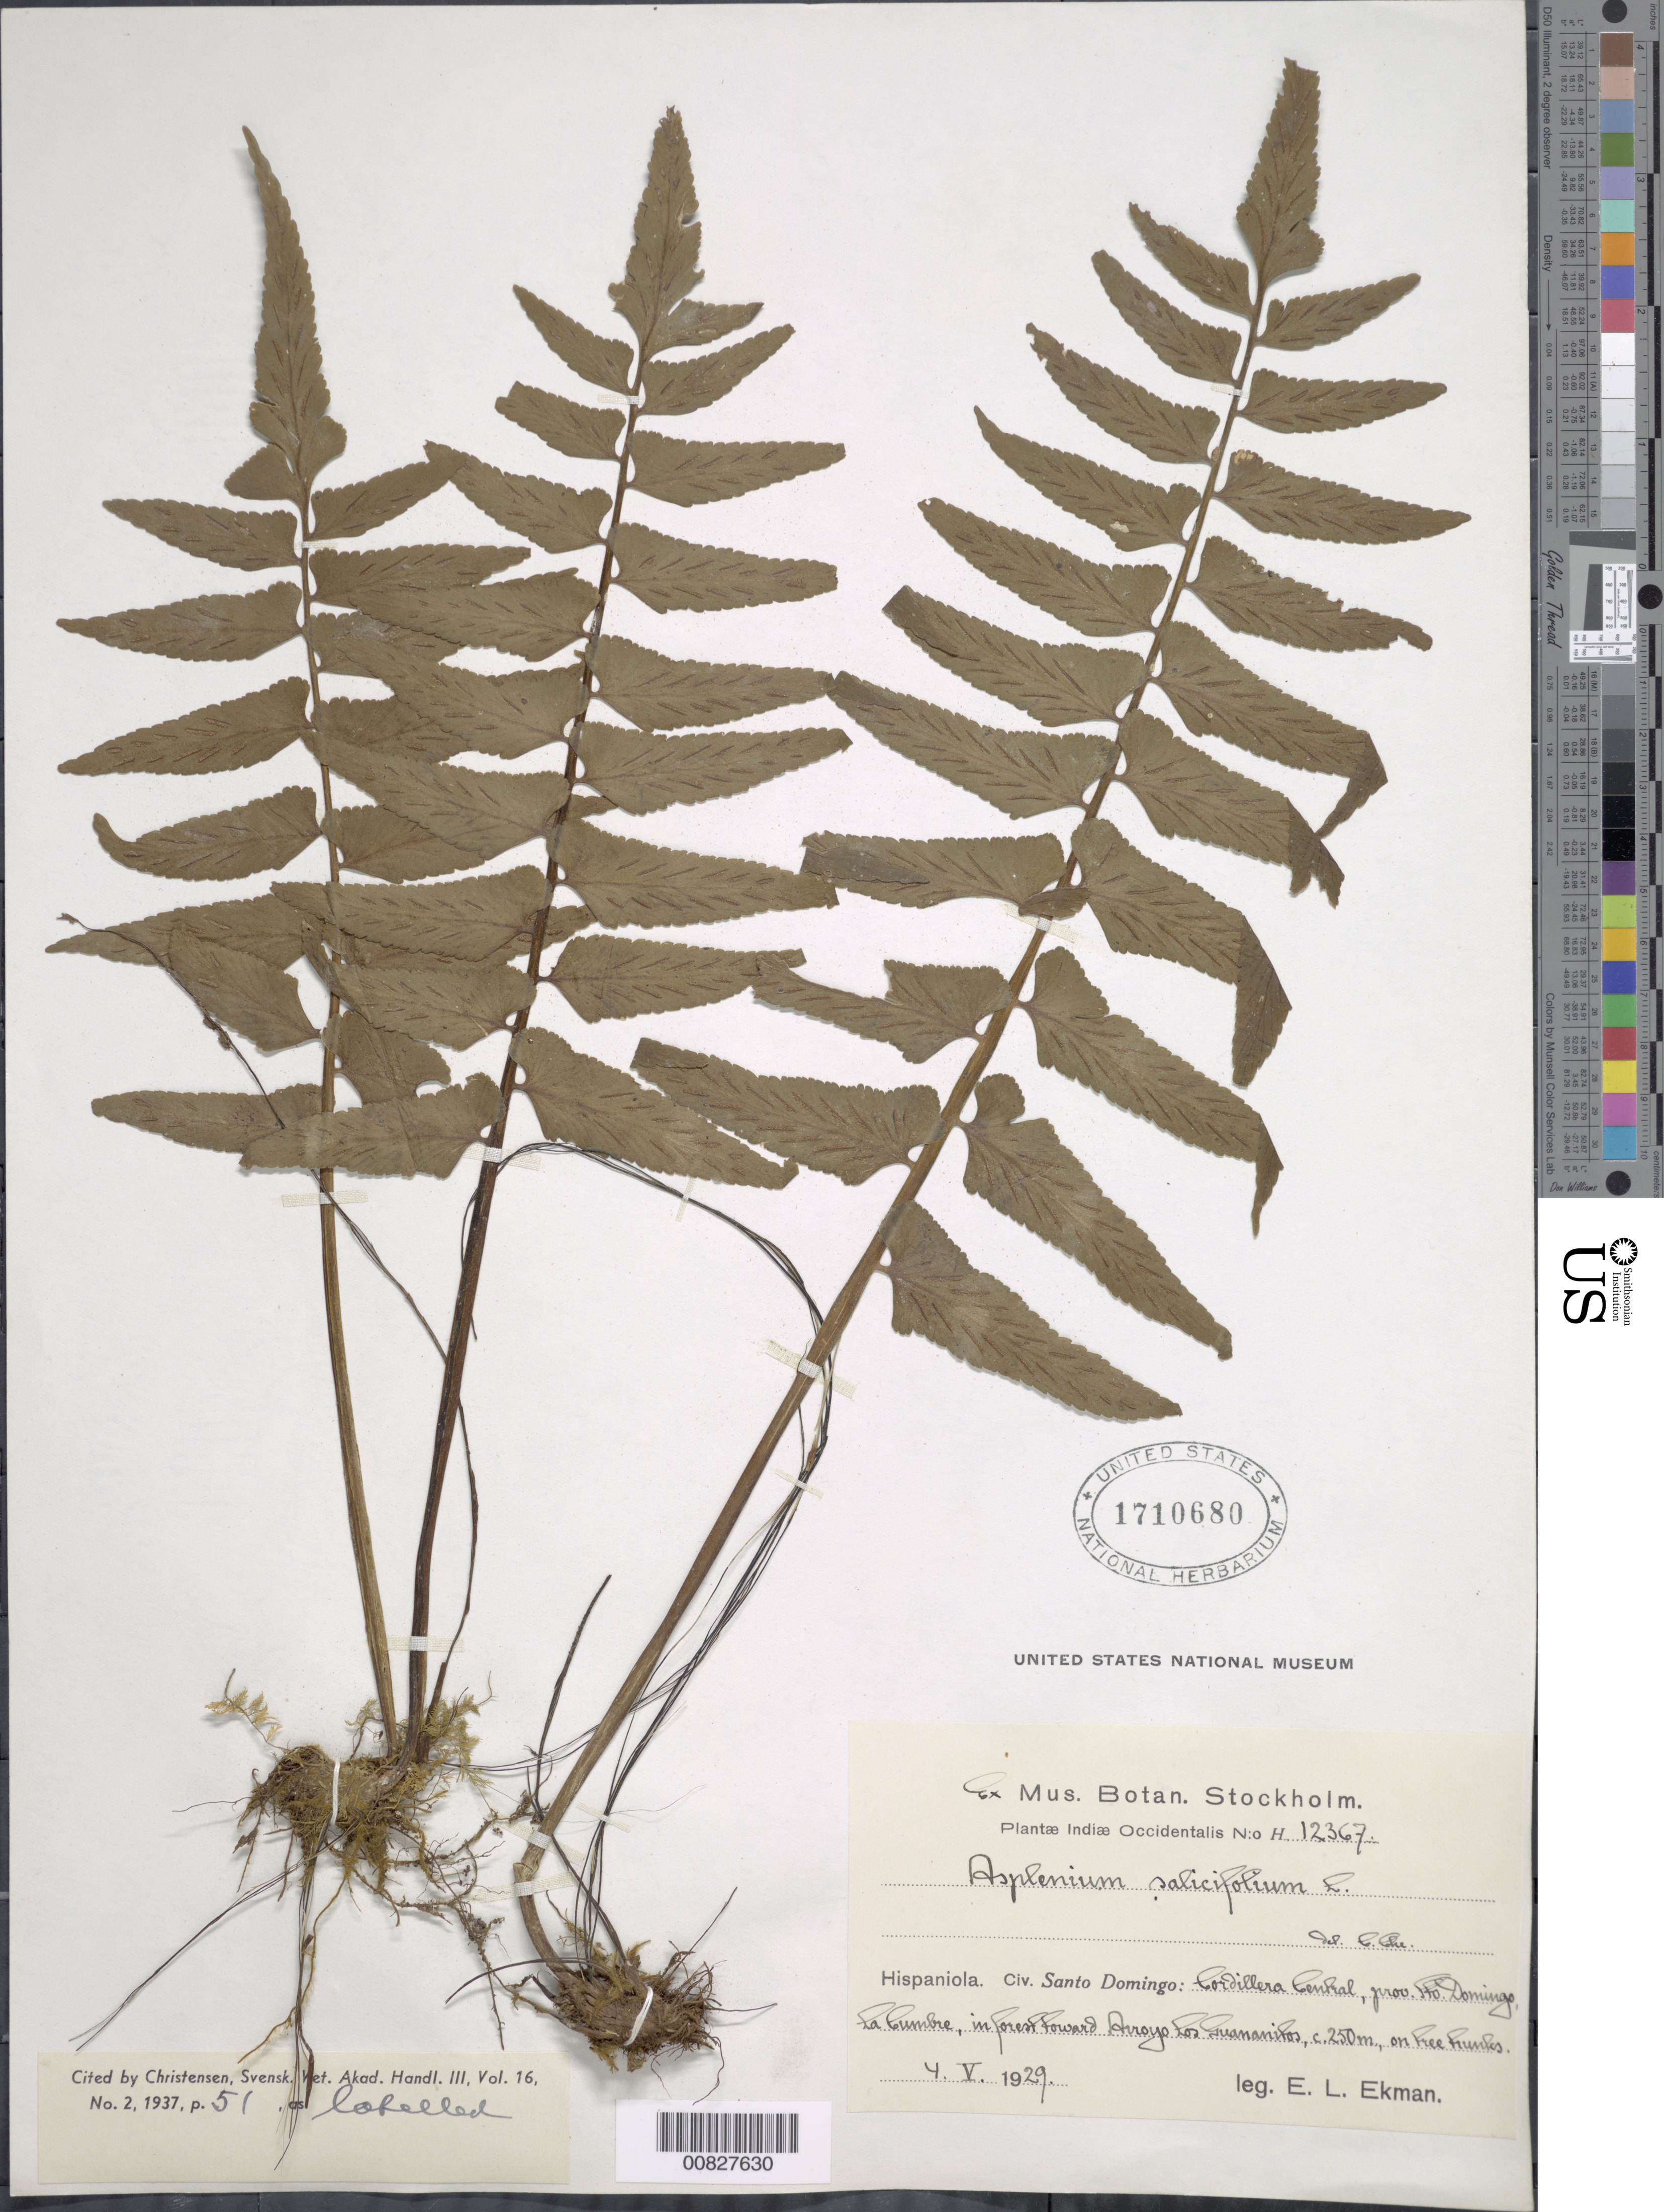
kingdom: Plantae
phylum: Tracheophyta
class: Polypodiopsida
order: Polypodiales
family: Aspleniaceae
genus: Asplenium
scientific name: Asplenium salicifolium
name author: L.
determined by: Christensen, C. F. A.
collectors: E. L. Ekman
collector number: H 12367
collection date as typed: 04 May 1929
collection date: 1929-05-04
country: Dominican Republic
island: Hispaniola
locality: Prov. Santo Domingo, Cordillera Central, La Cumbre, toward Arryoy Los Guananitos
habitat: Forest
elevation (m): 250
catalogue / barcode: US 1710680